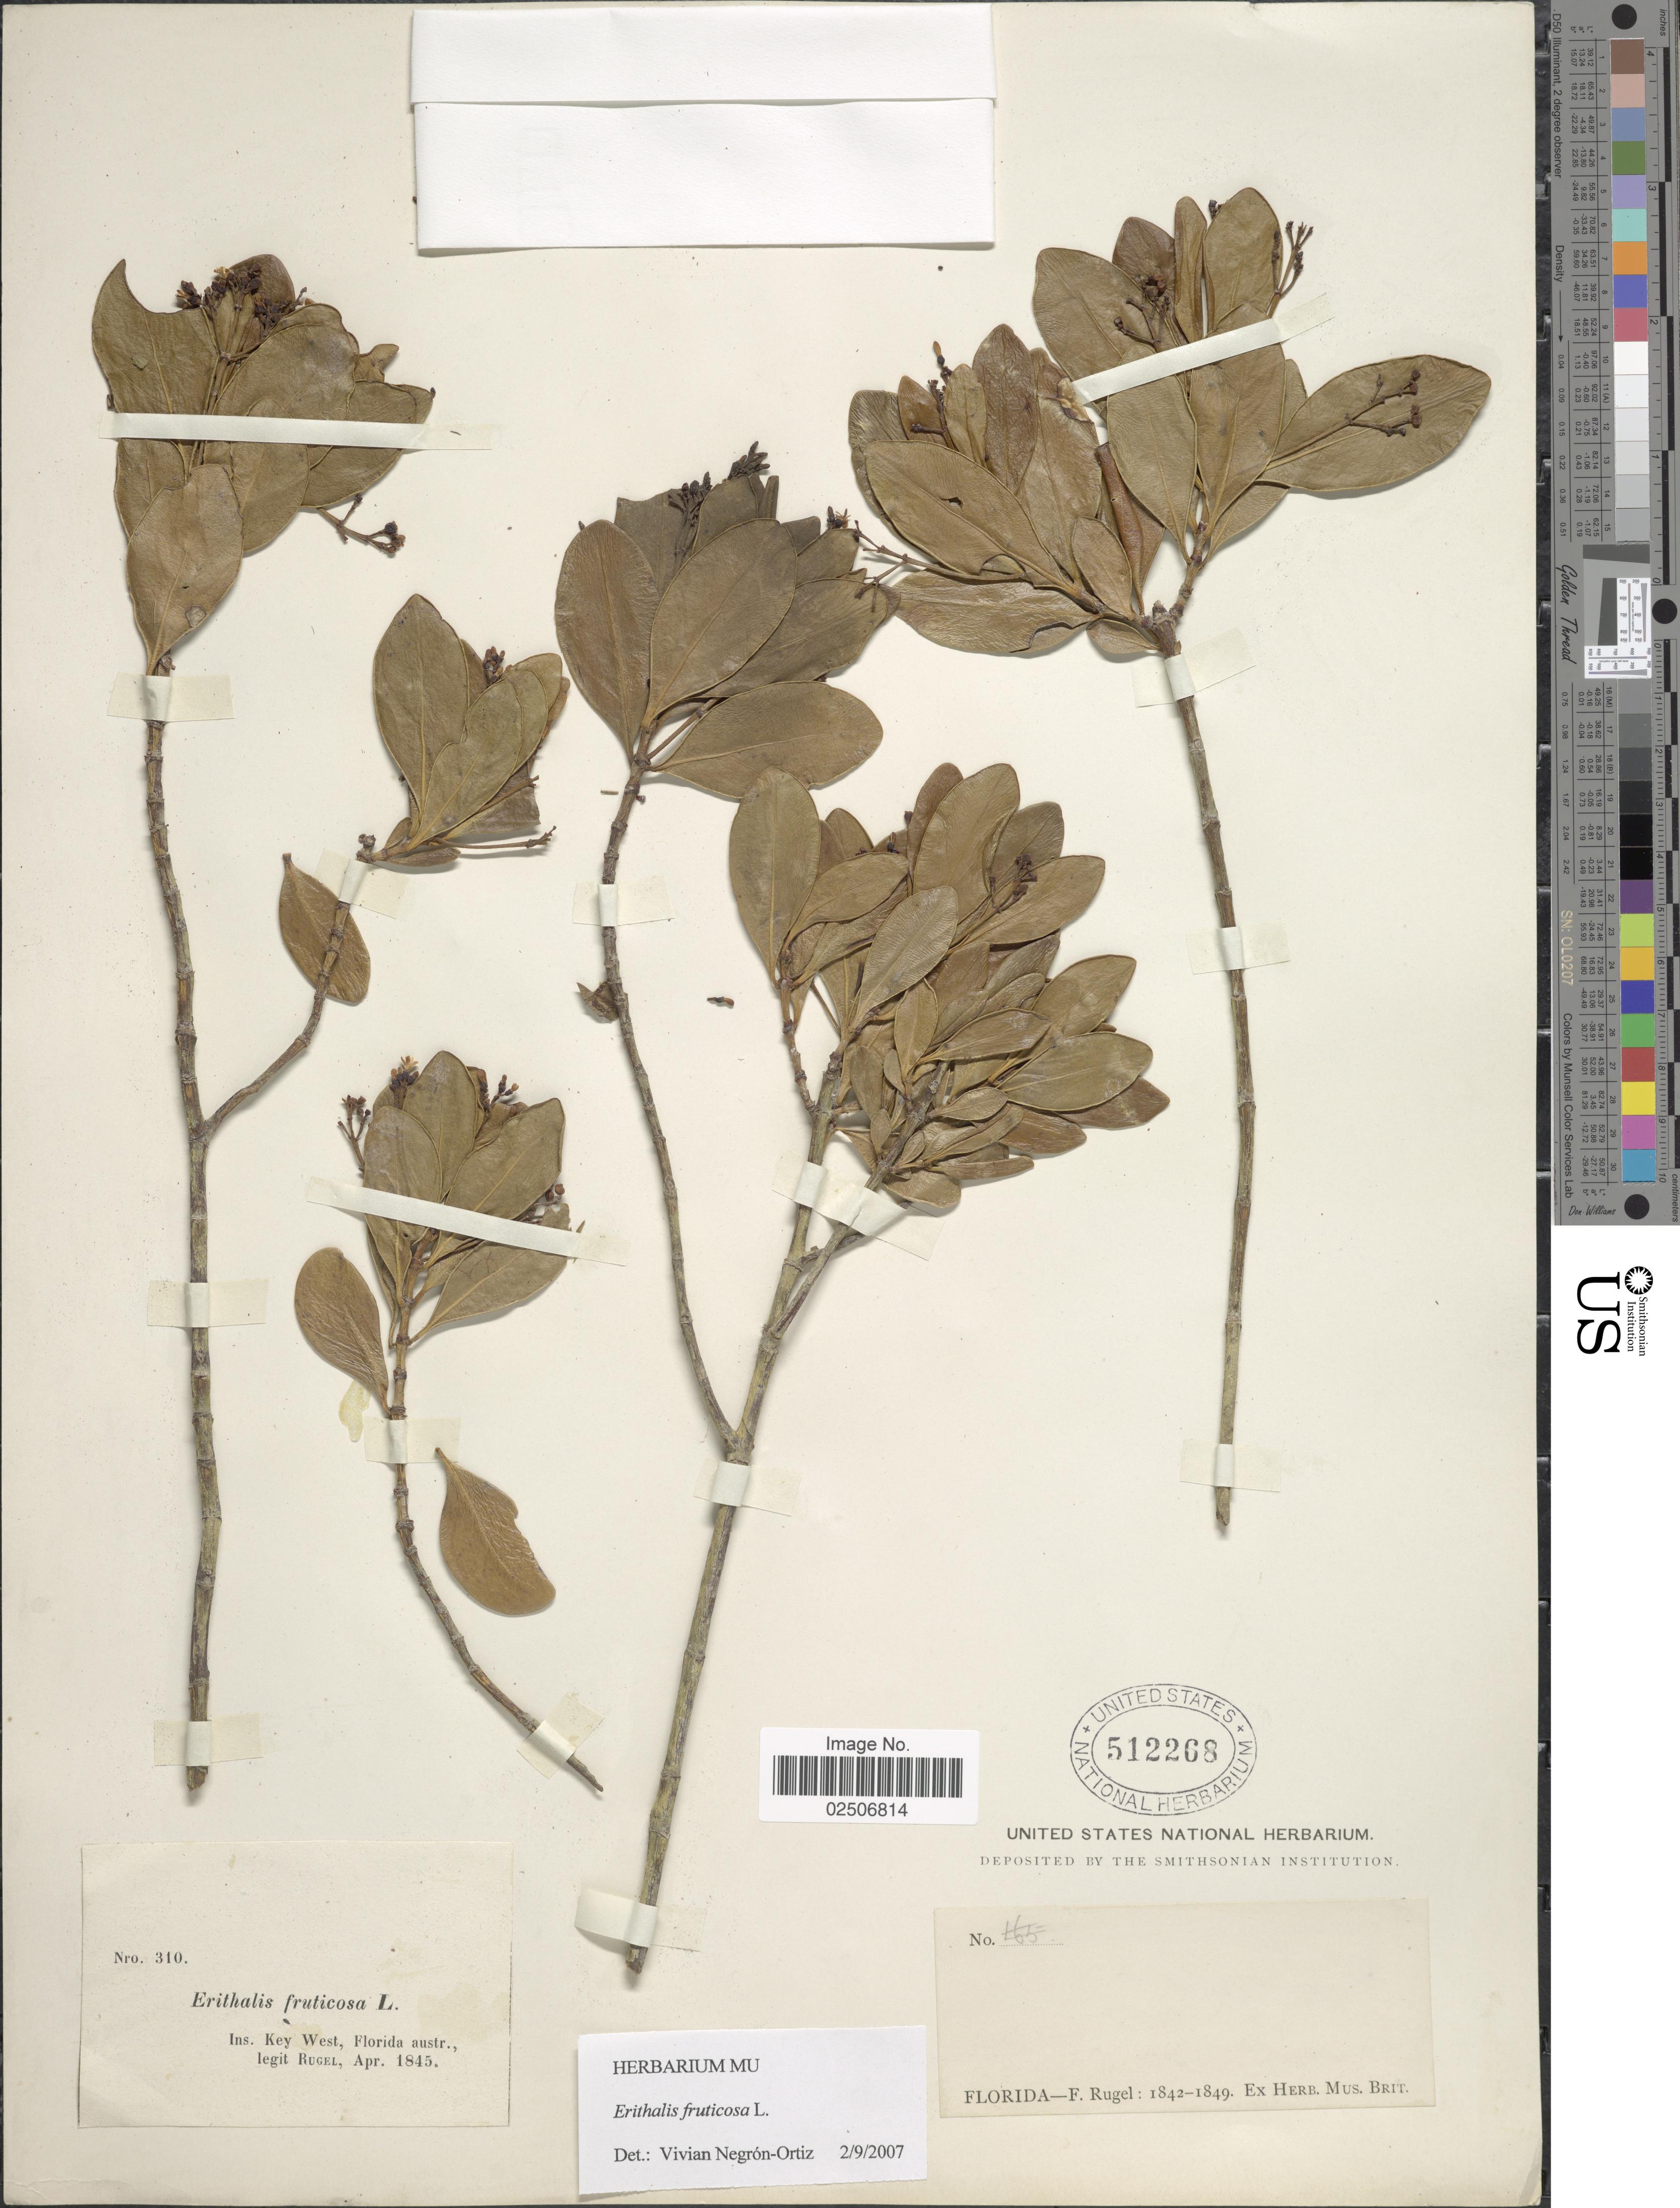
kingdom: Plantae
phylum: Tracheophyta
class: Magnoliopsida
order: Gentianales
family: Rubiaceae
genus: Erithalis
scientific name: Erithalis fruticosa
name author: L.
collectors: F. Rugel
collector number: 310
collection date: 1845-04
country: United States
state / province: Florida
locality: Ins. Key West, Florida austr.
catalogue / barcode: US 512268